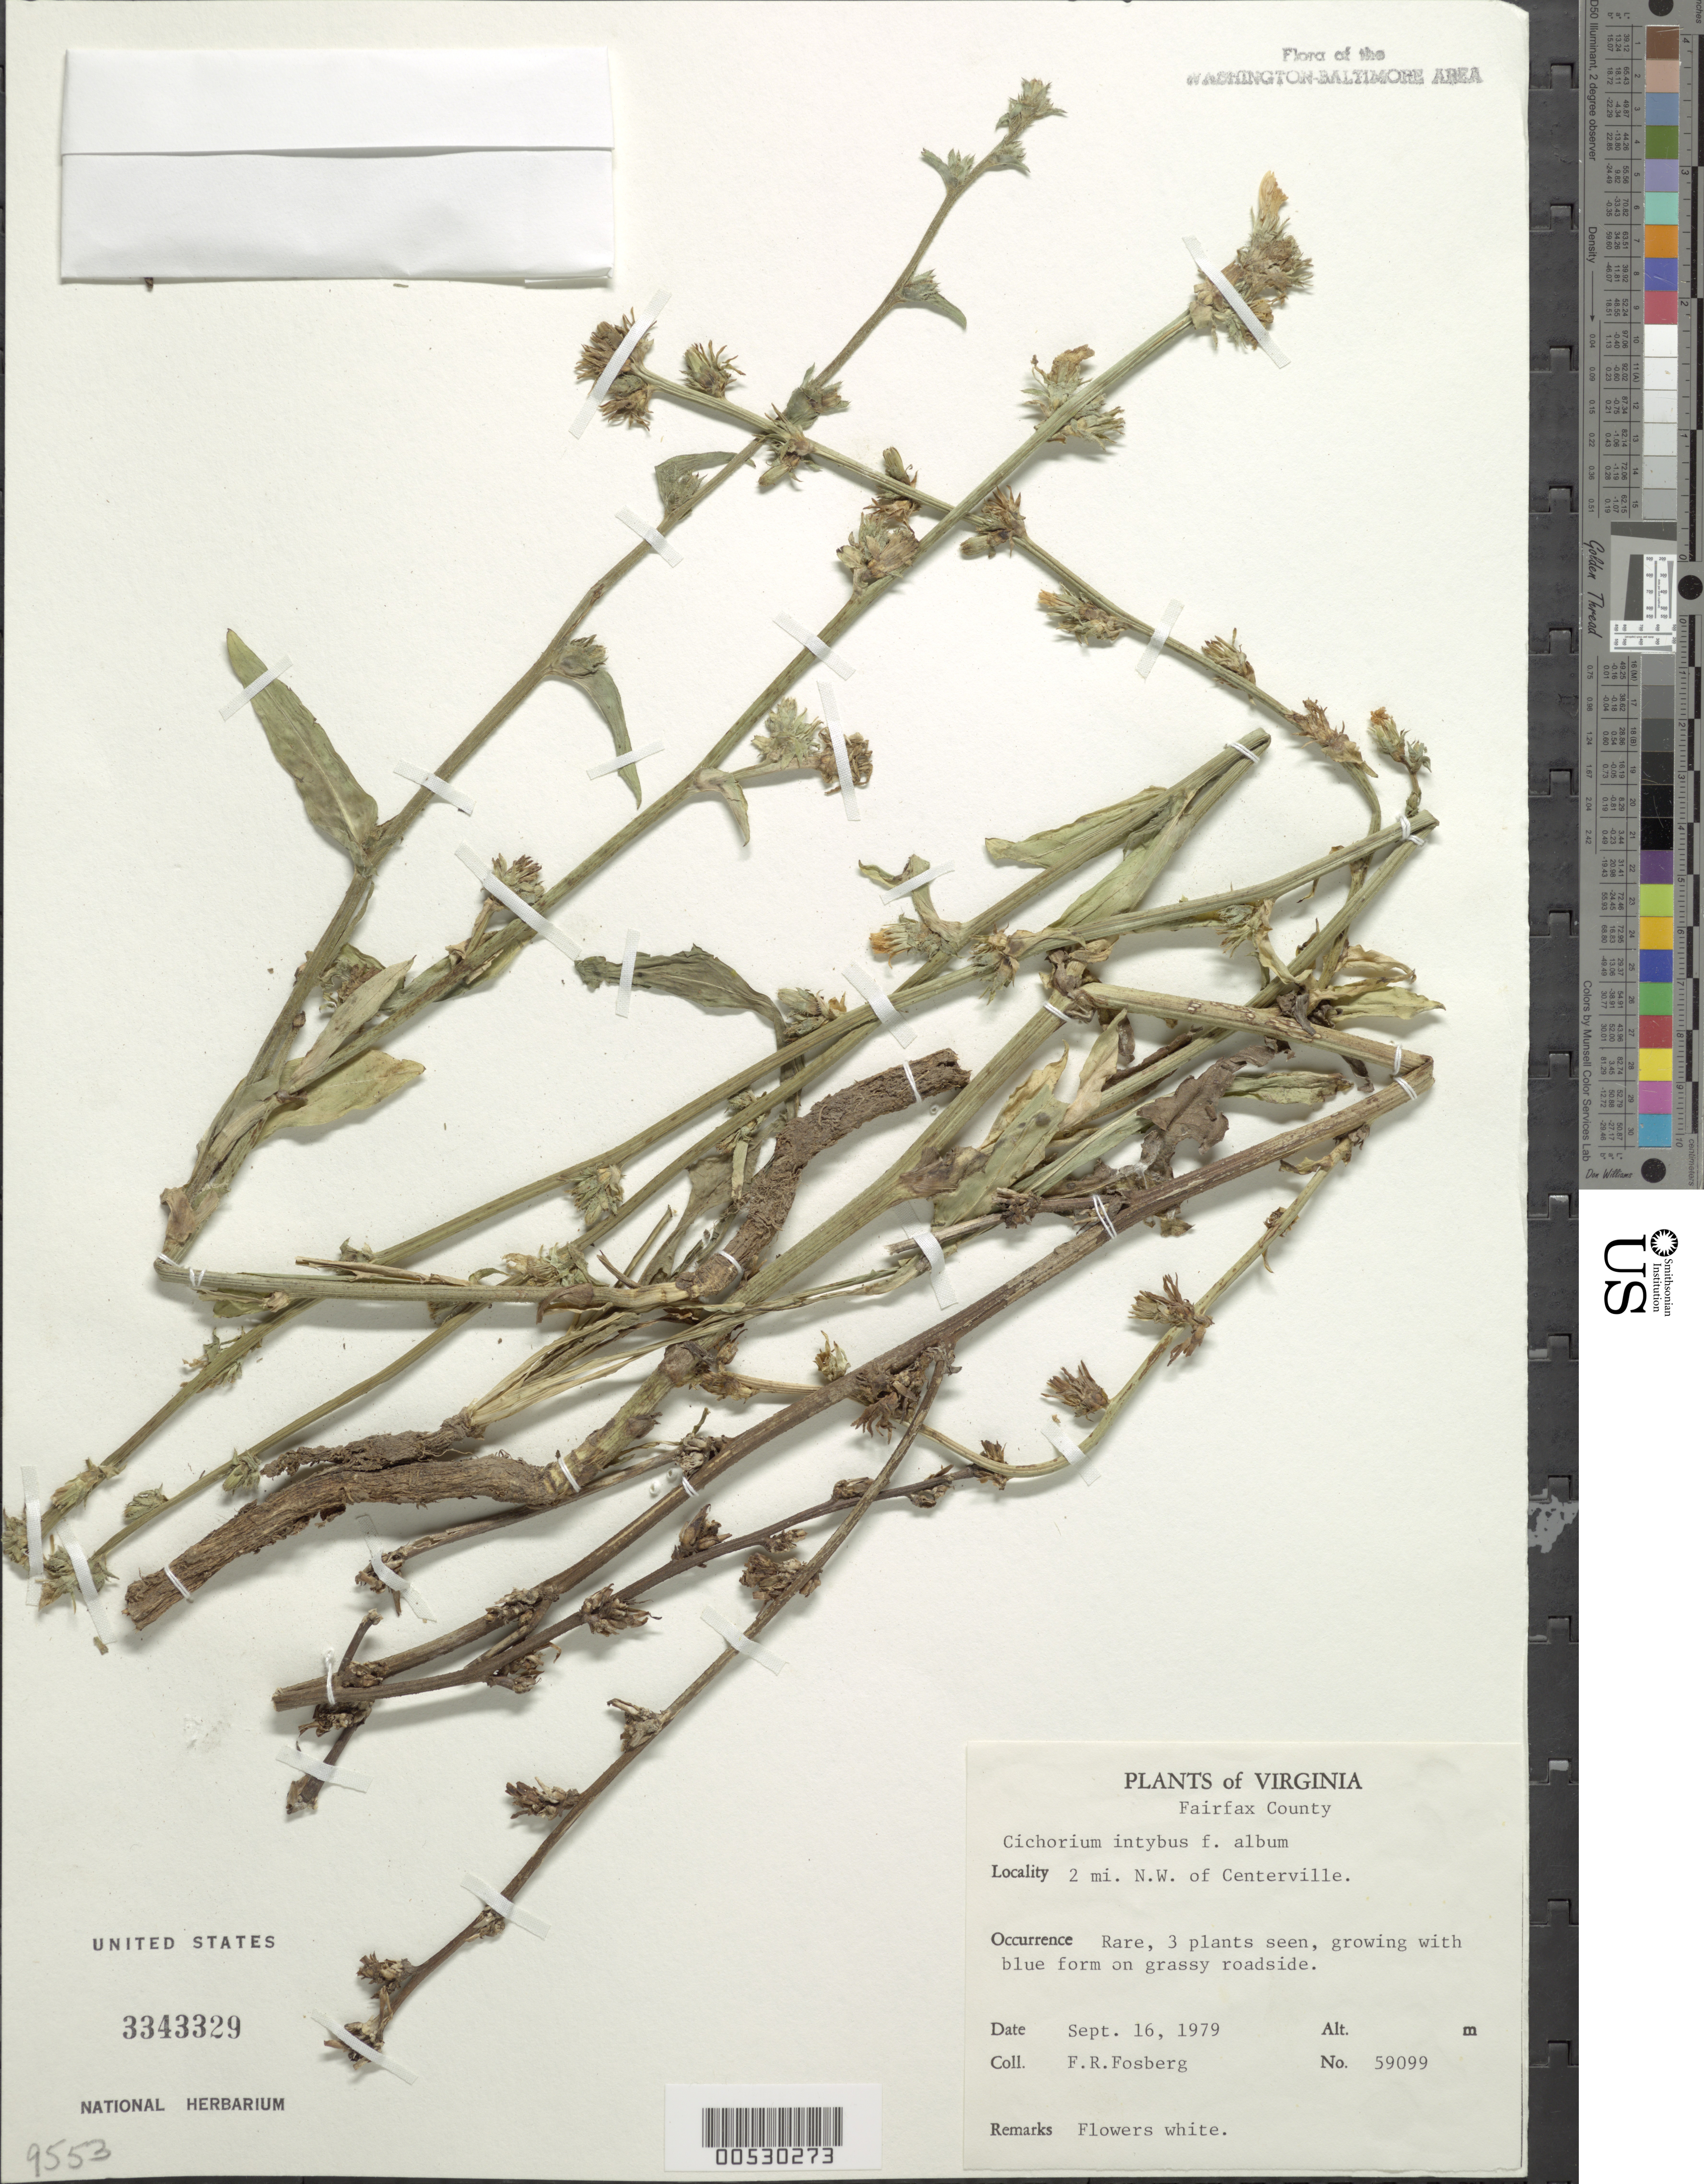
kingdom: Plantae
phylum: Tracheophyta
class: Magnoliopsida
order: Asterales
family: Asteraceae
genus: Cichorium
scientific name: Cichorium intybus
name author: L.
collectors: F. R. Fosberg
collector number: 59099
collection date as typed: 16 Sep 1979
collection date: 1979-09-16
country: United States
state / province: Virginia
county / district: Fairfax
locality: NW of Centerville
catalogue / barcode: US 3343329